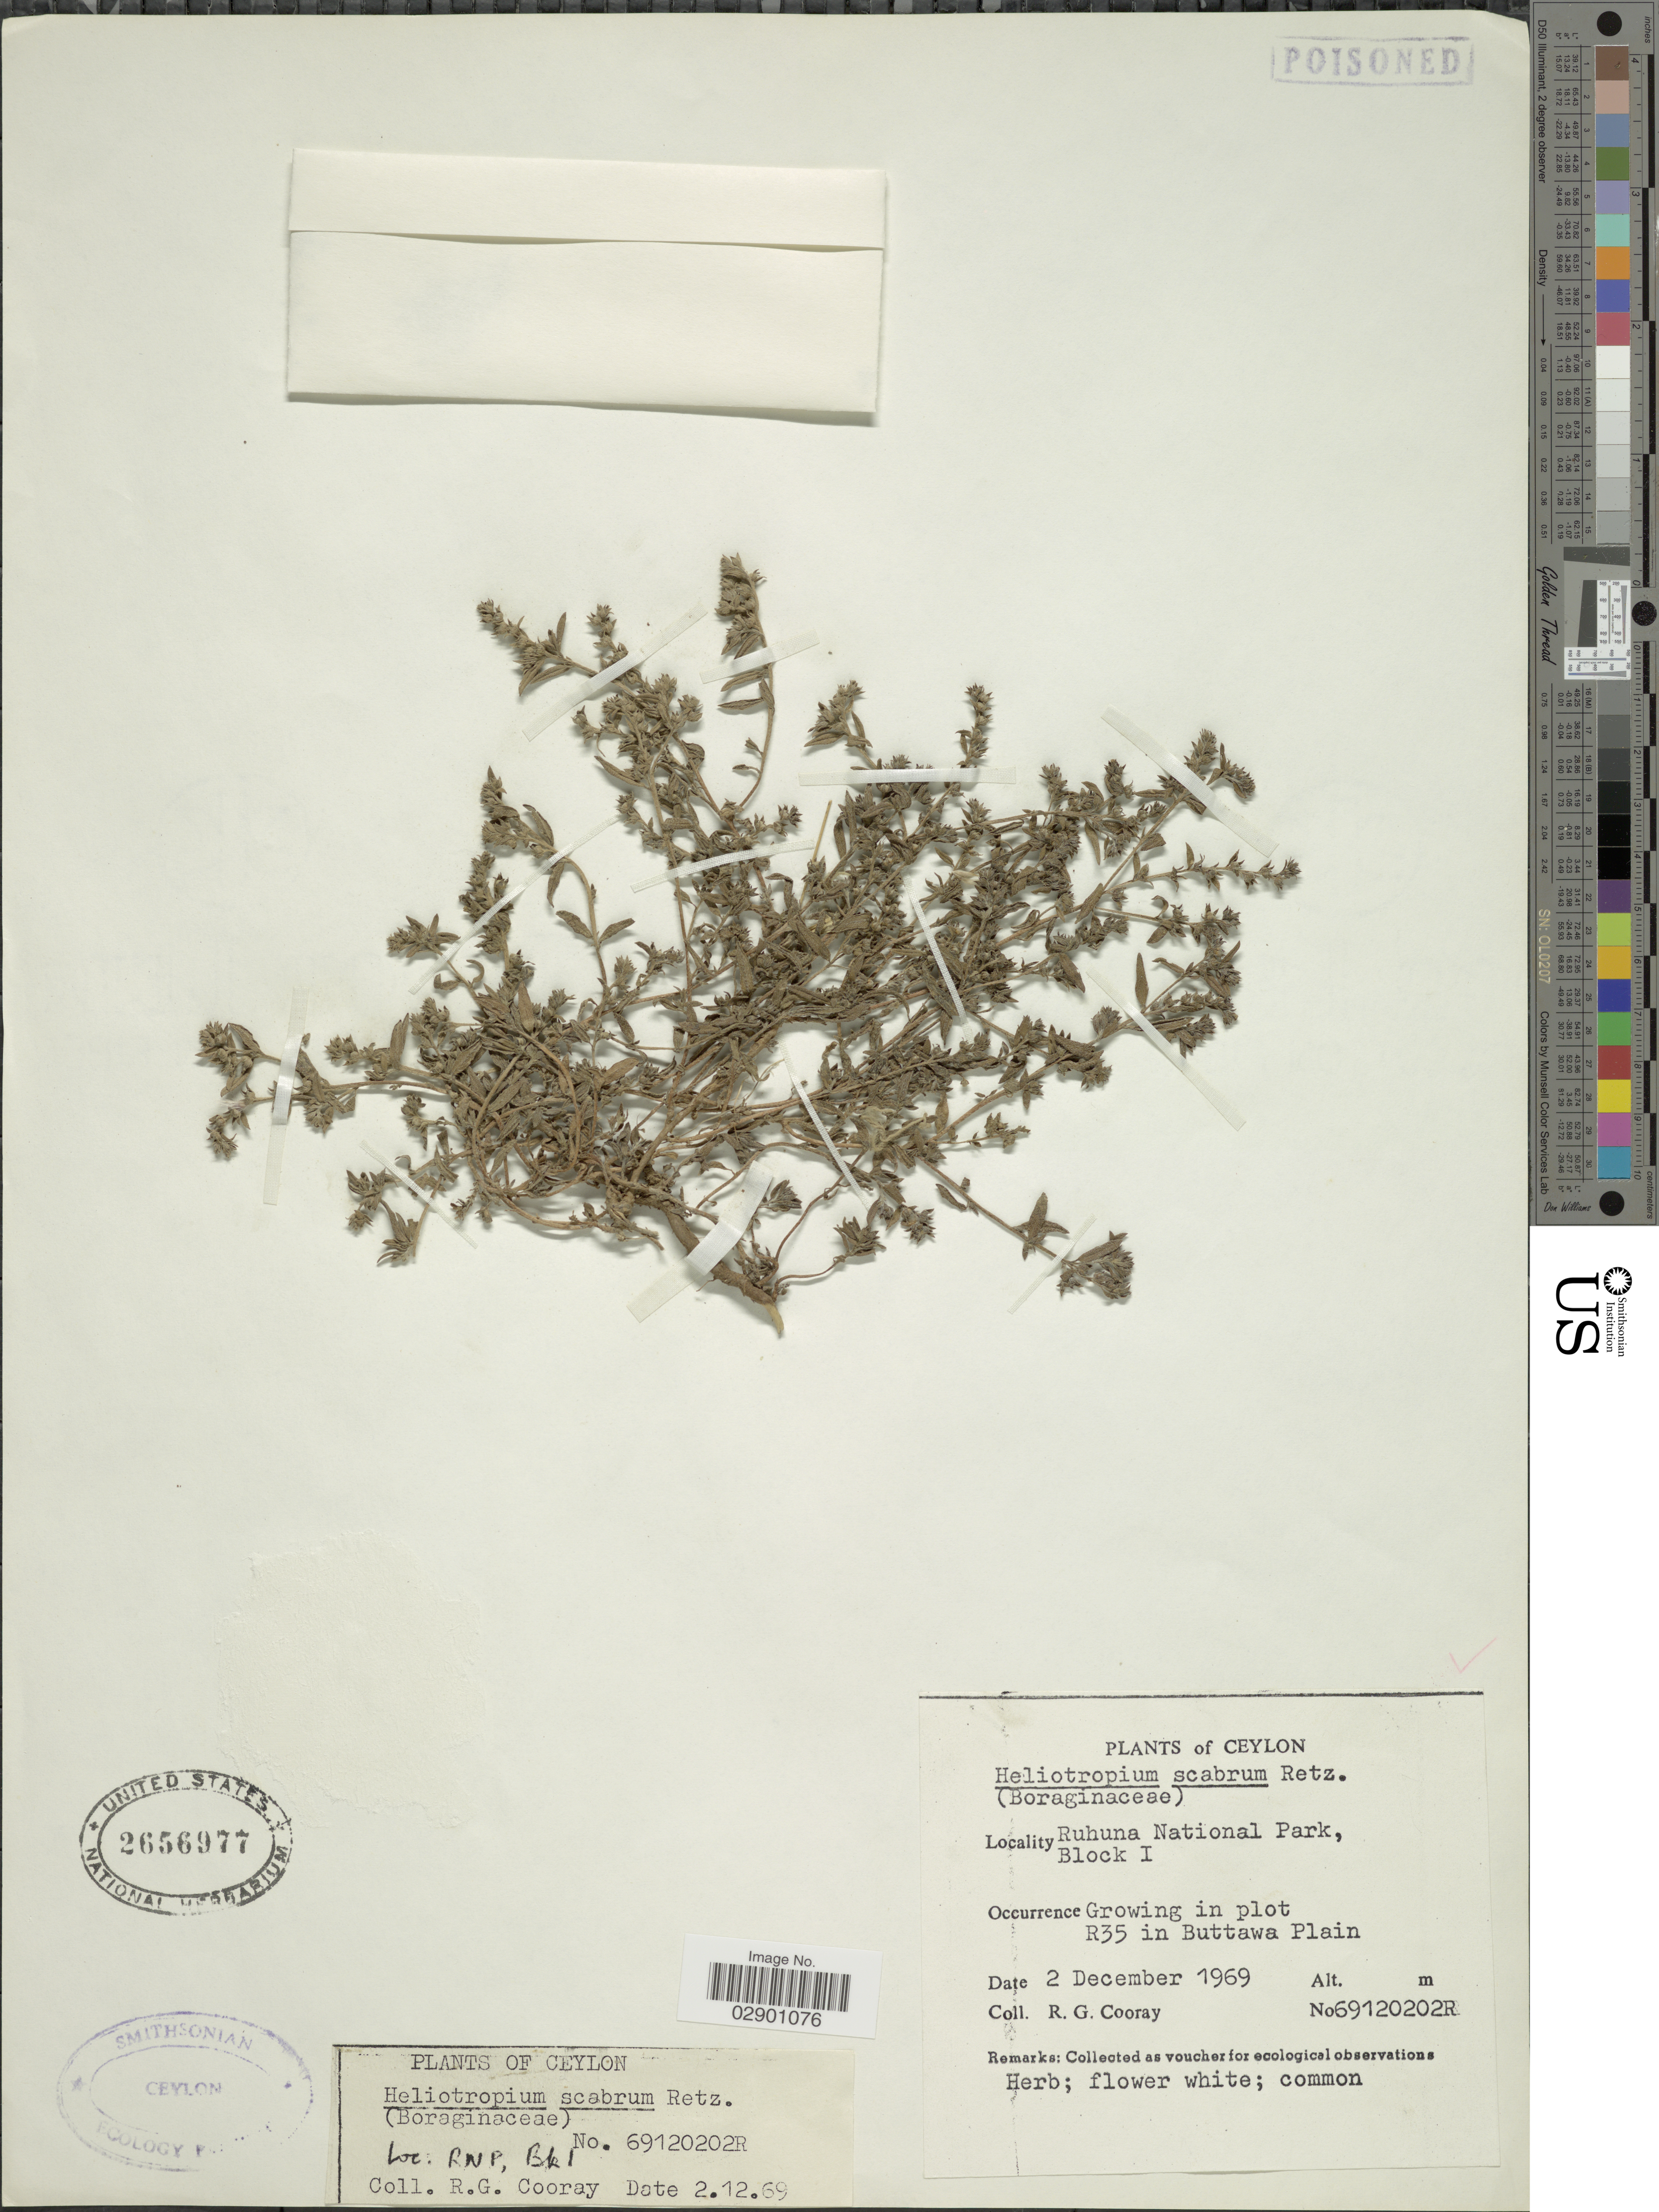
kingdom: Plantae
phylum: Tracheophyta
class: Magnoliopsida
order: Boraginales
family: Heliotropiaceae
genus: Heliotropium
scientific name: Heliotropium scabrum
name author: Retz.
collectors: R. Cooray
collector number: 69120202R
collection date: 1969-12-02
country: Sri Lanka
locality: Ceylon. Ruhuna National Park, Block I. Growing in plot R35 in Buttawa Plain.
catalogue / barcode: US 2656977